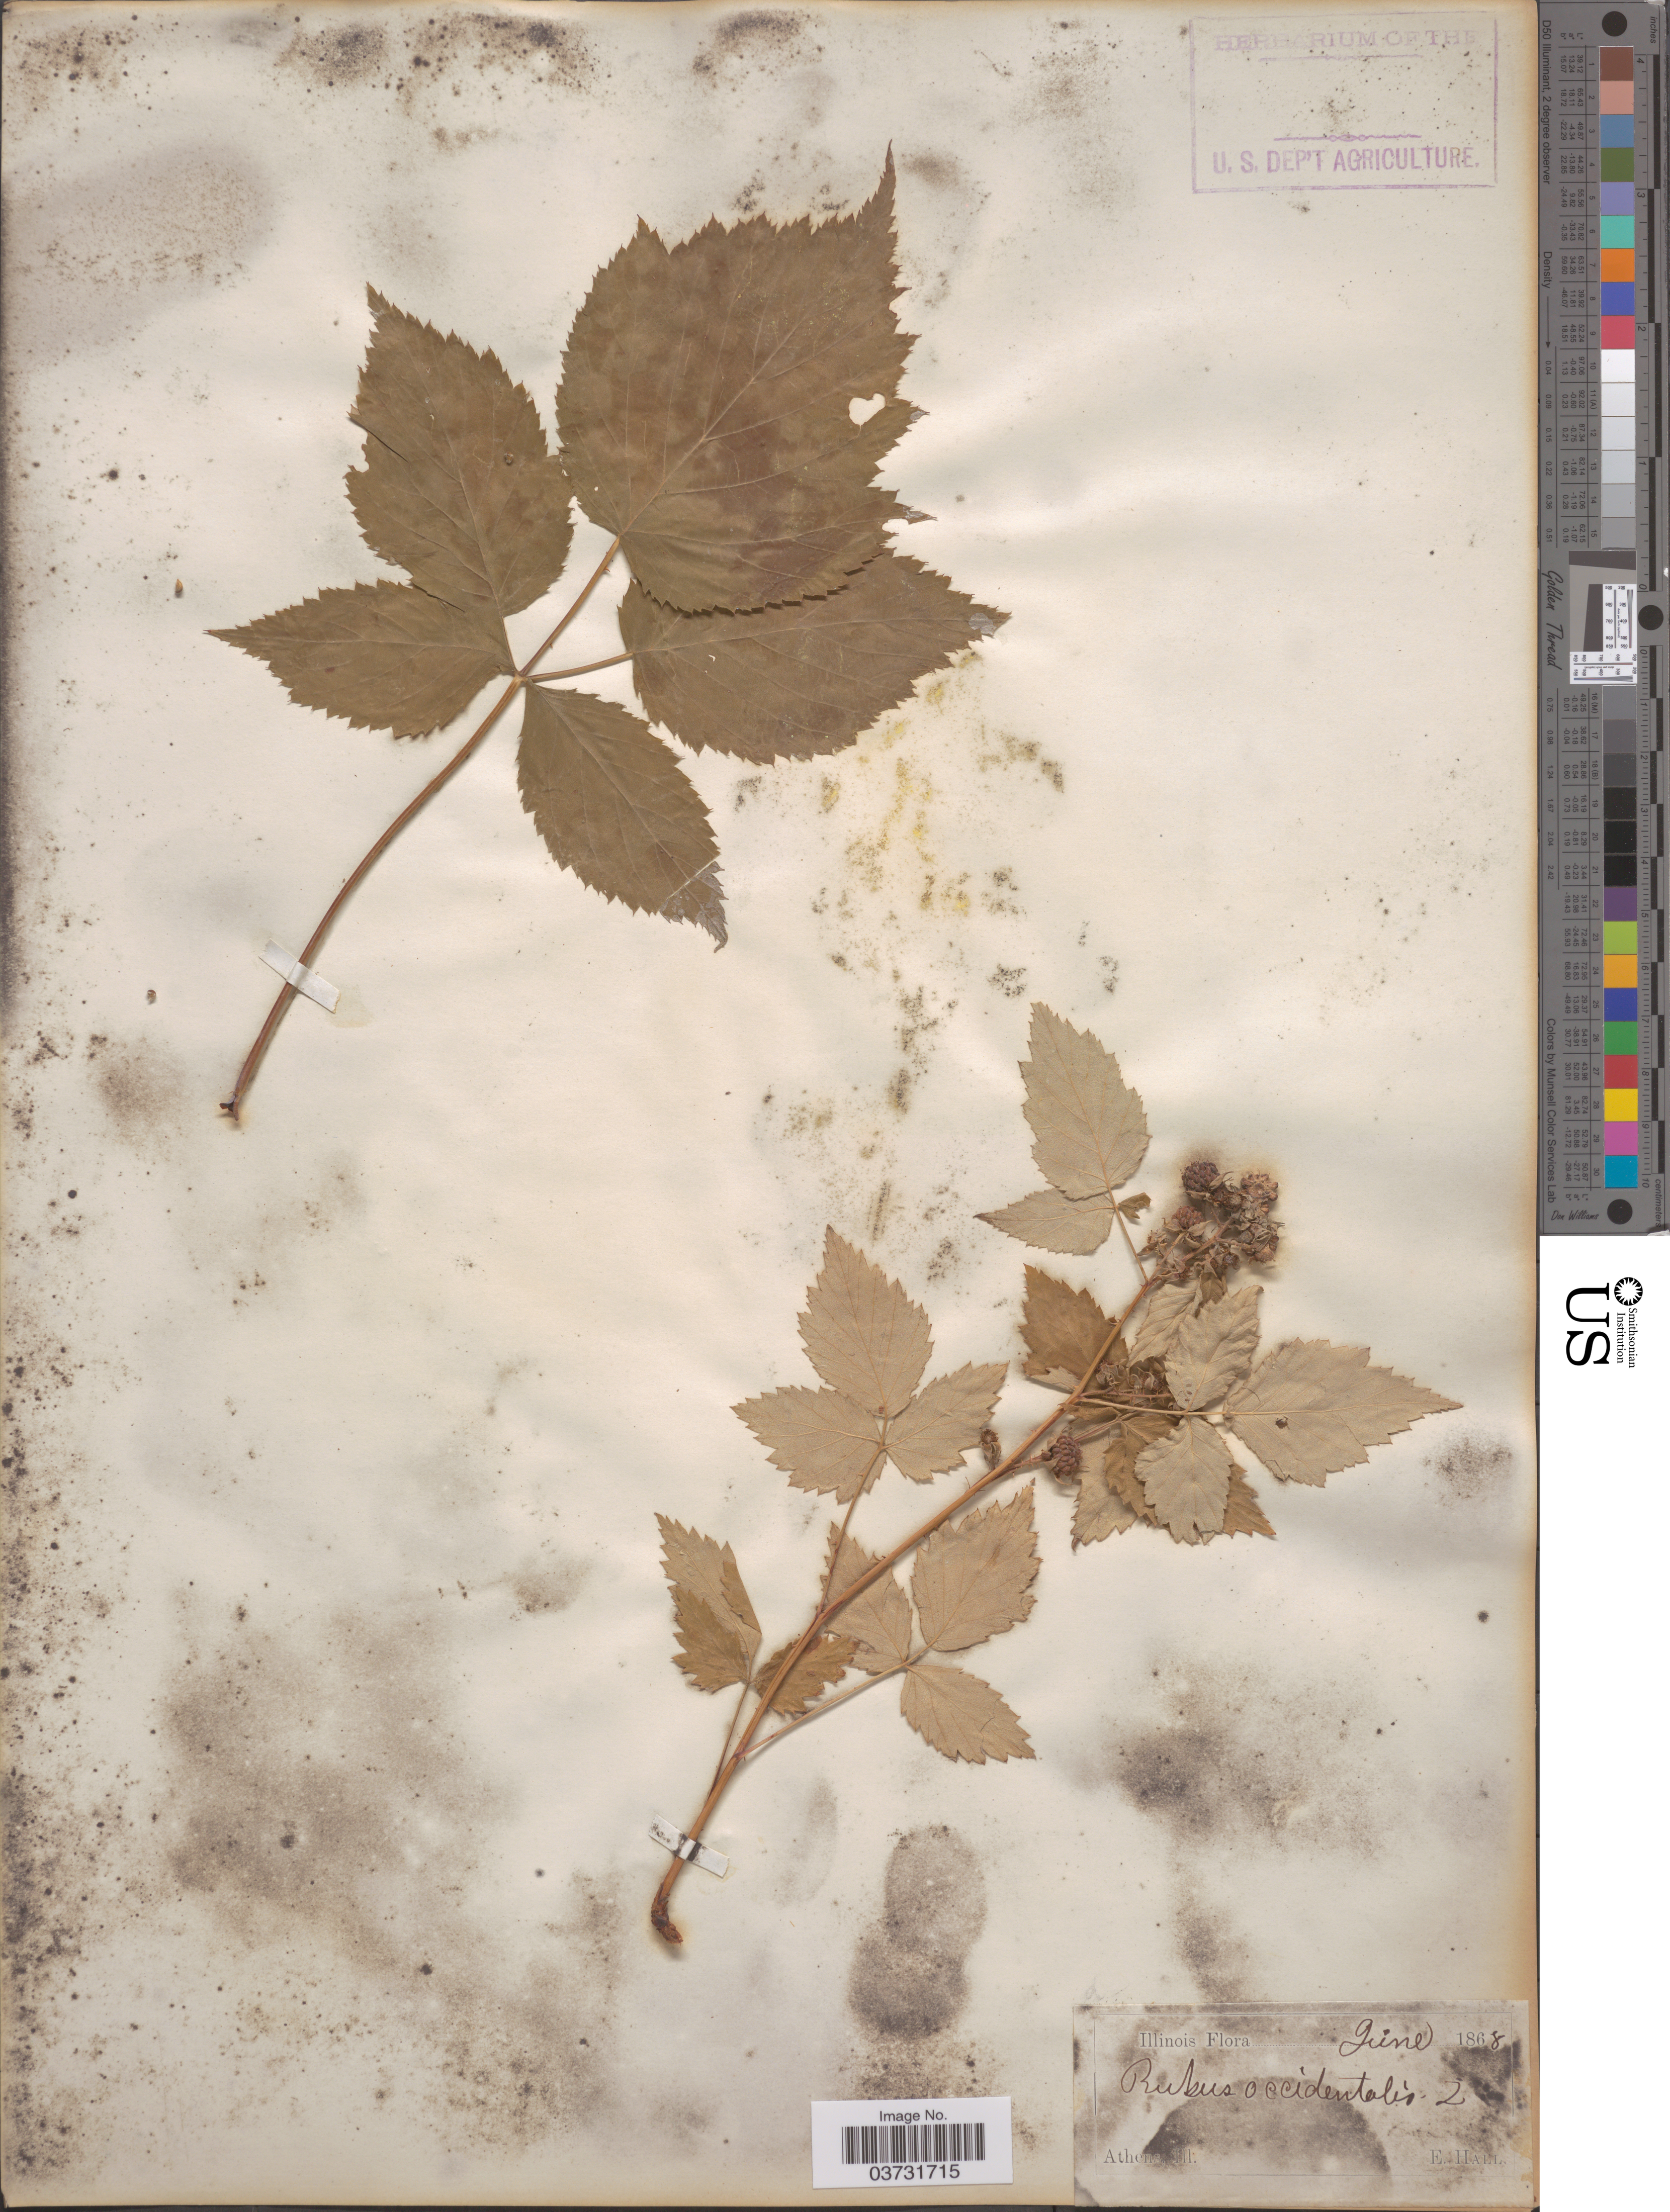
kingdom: Plantae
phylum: Tracheophyta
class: Magnoliopsida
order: Rosales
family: Rosaceae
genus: Rubus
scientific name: Rubus occidentalis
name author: L.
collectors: E. Hall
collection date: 1868-06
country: United States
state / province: Illinois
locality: Athens.